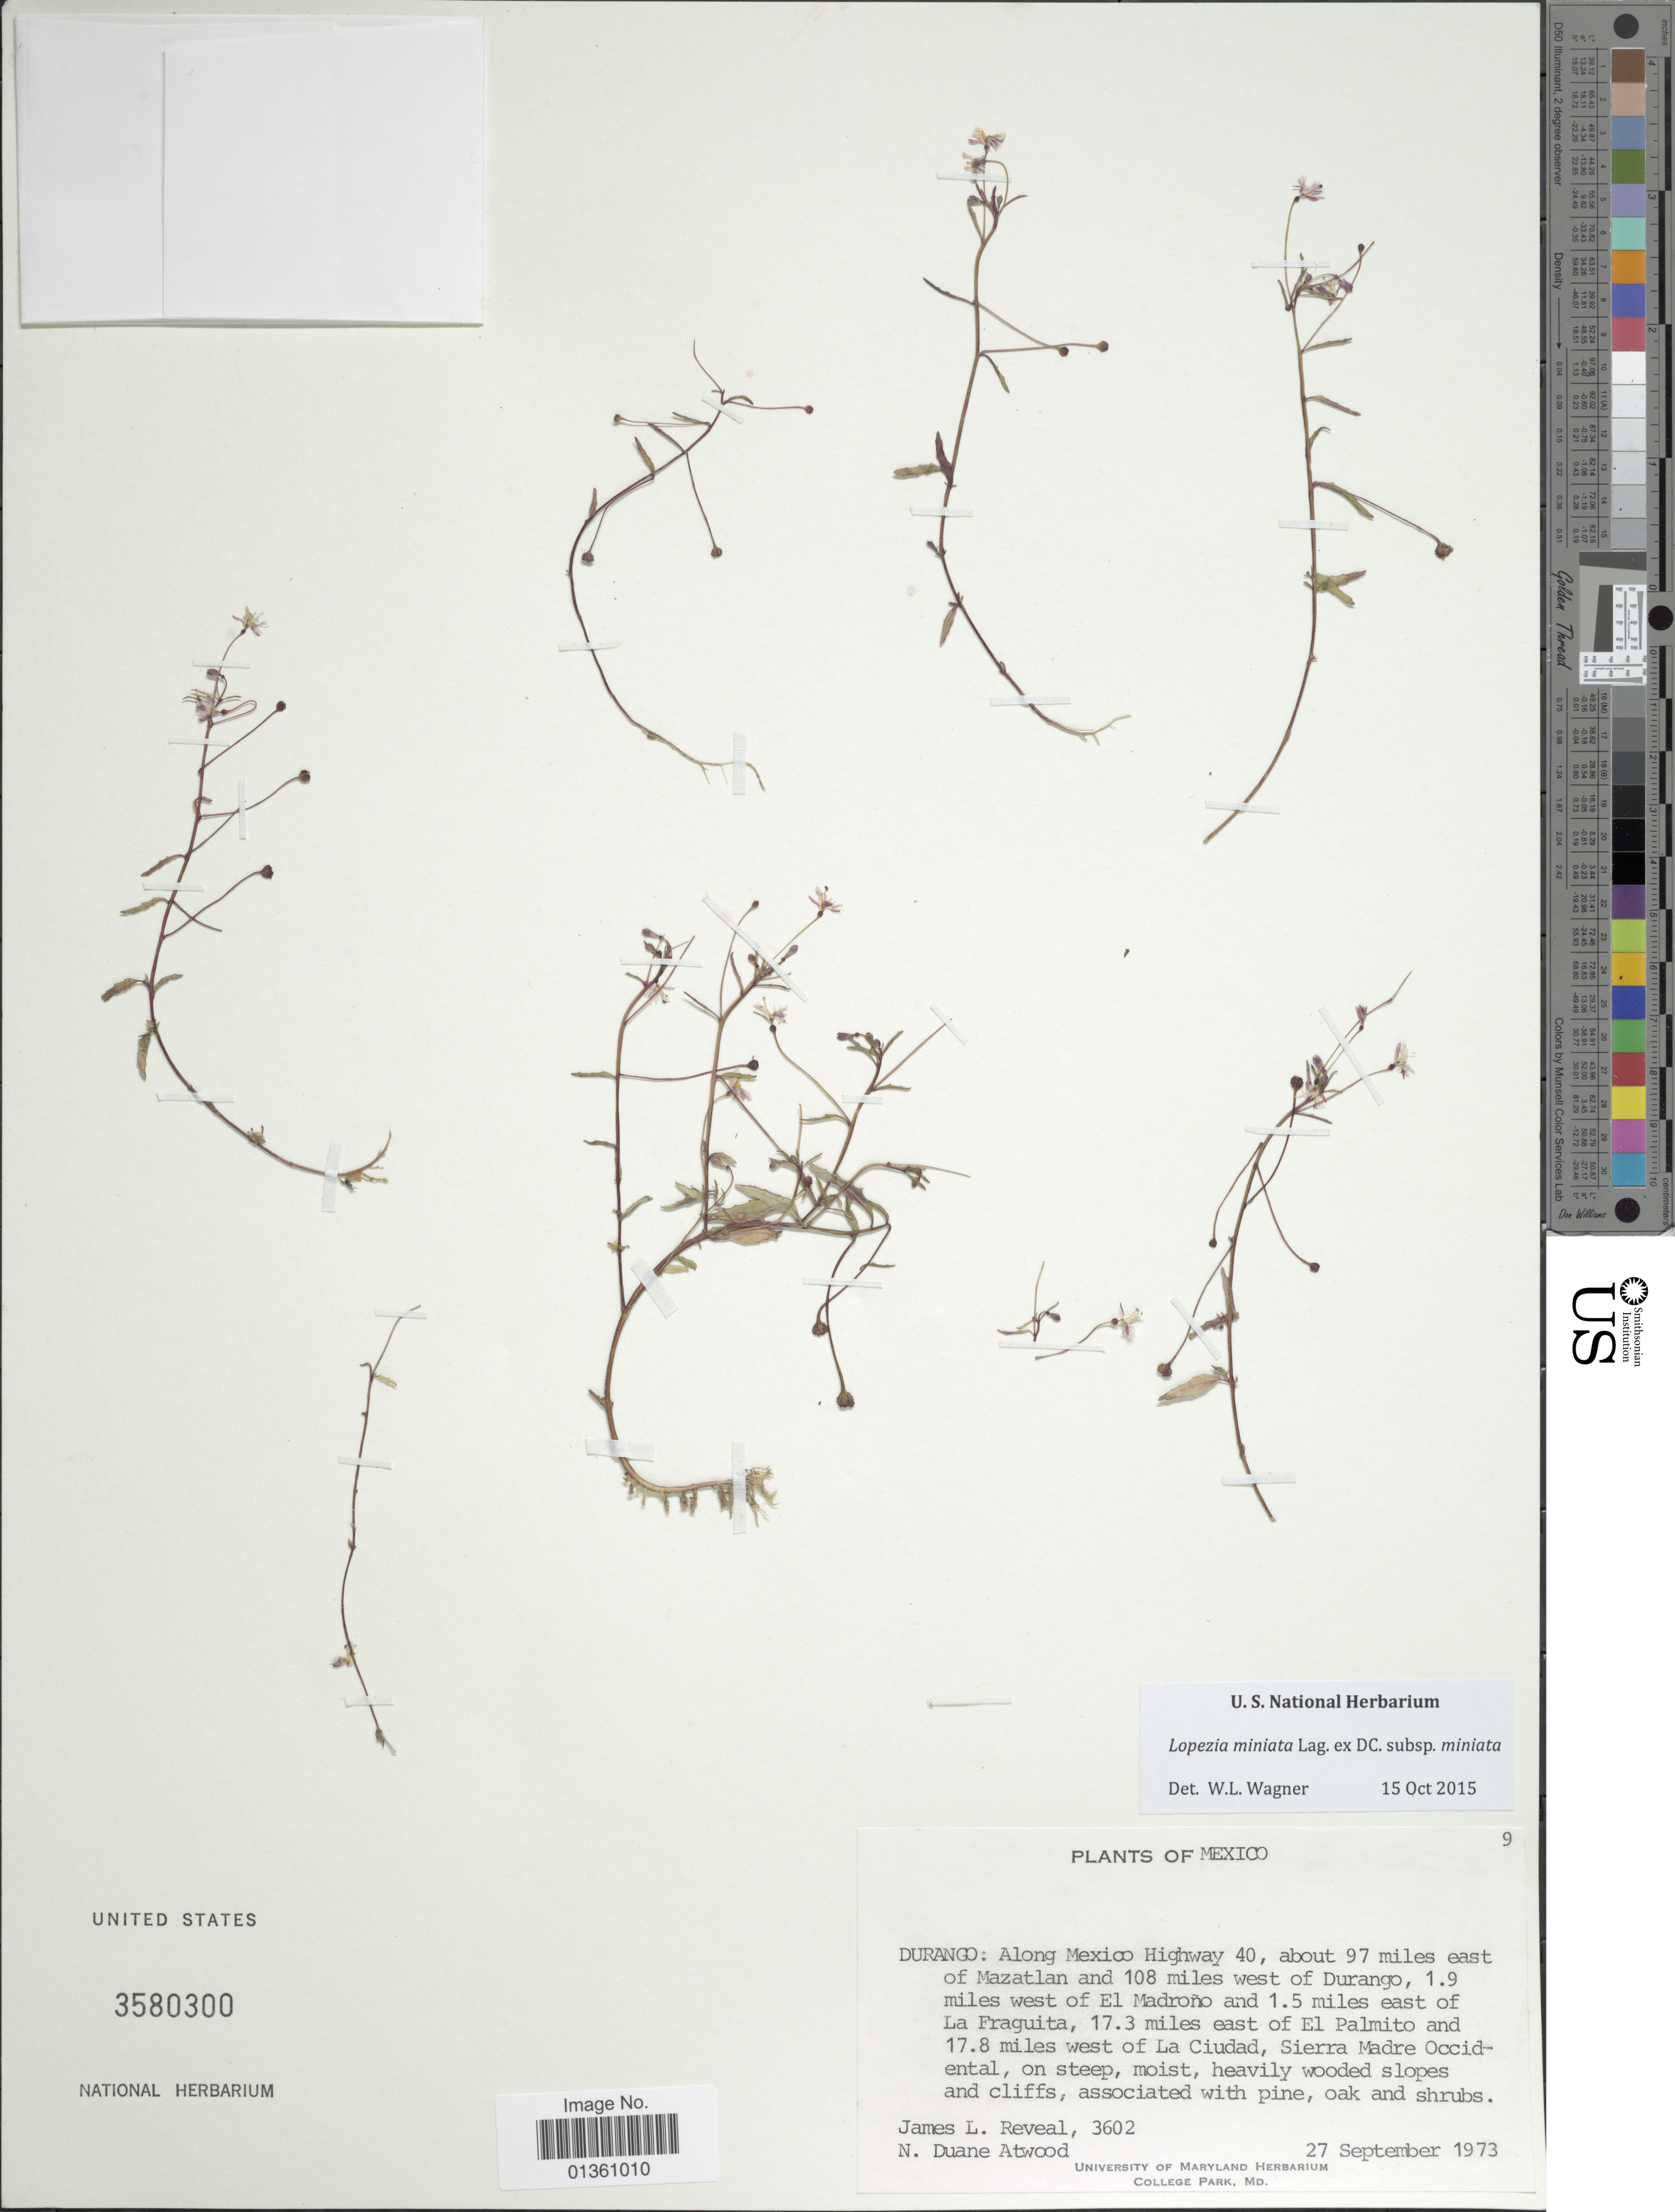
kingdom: Plantae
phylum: Tracheophyta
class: Magnoliopsida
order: Myrtales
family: Onagraceae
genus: Lopezia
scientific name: Lopezia miniata subsp. miniata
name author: Lag. ex DC.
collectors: J. L. Reveal & N. Atwood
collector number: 3602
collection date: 1973-09-27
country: Mexico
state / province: Durango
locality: Along Mexico Highway 40, about 97 miles east of Mazatlan and 108 miles west of Durango, 1.9 miles west of El Madroño and 1.5 miles east of La Fraguita, 17.3 miles east of El Palmito and 17.8 miles west of La Ciudad, Sierra Madre Occidental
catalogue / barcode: US 3580300